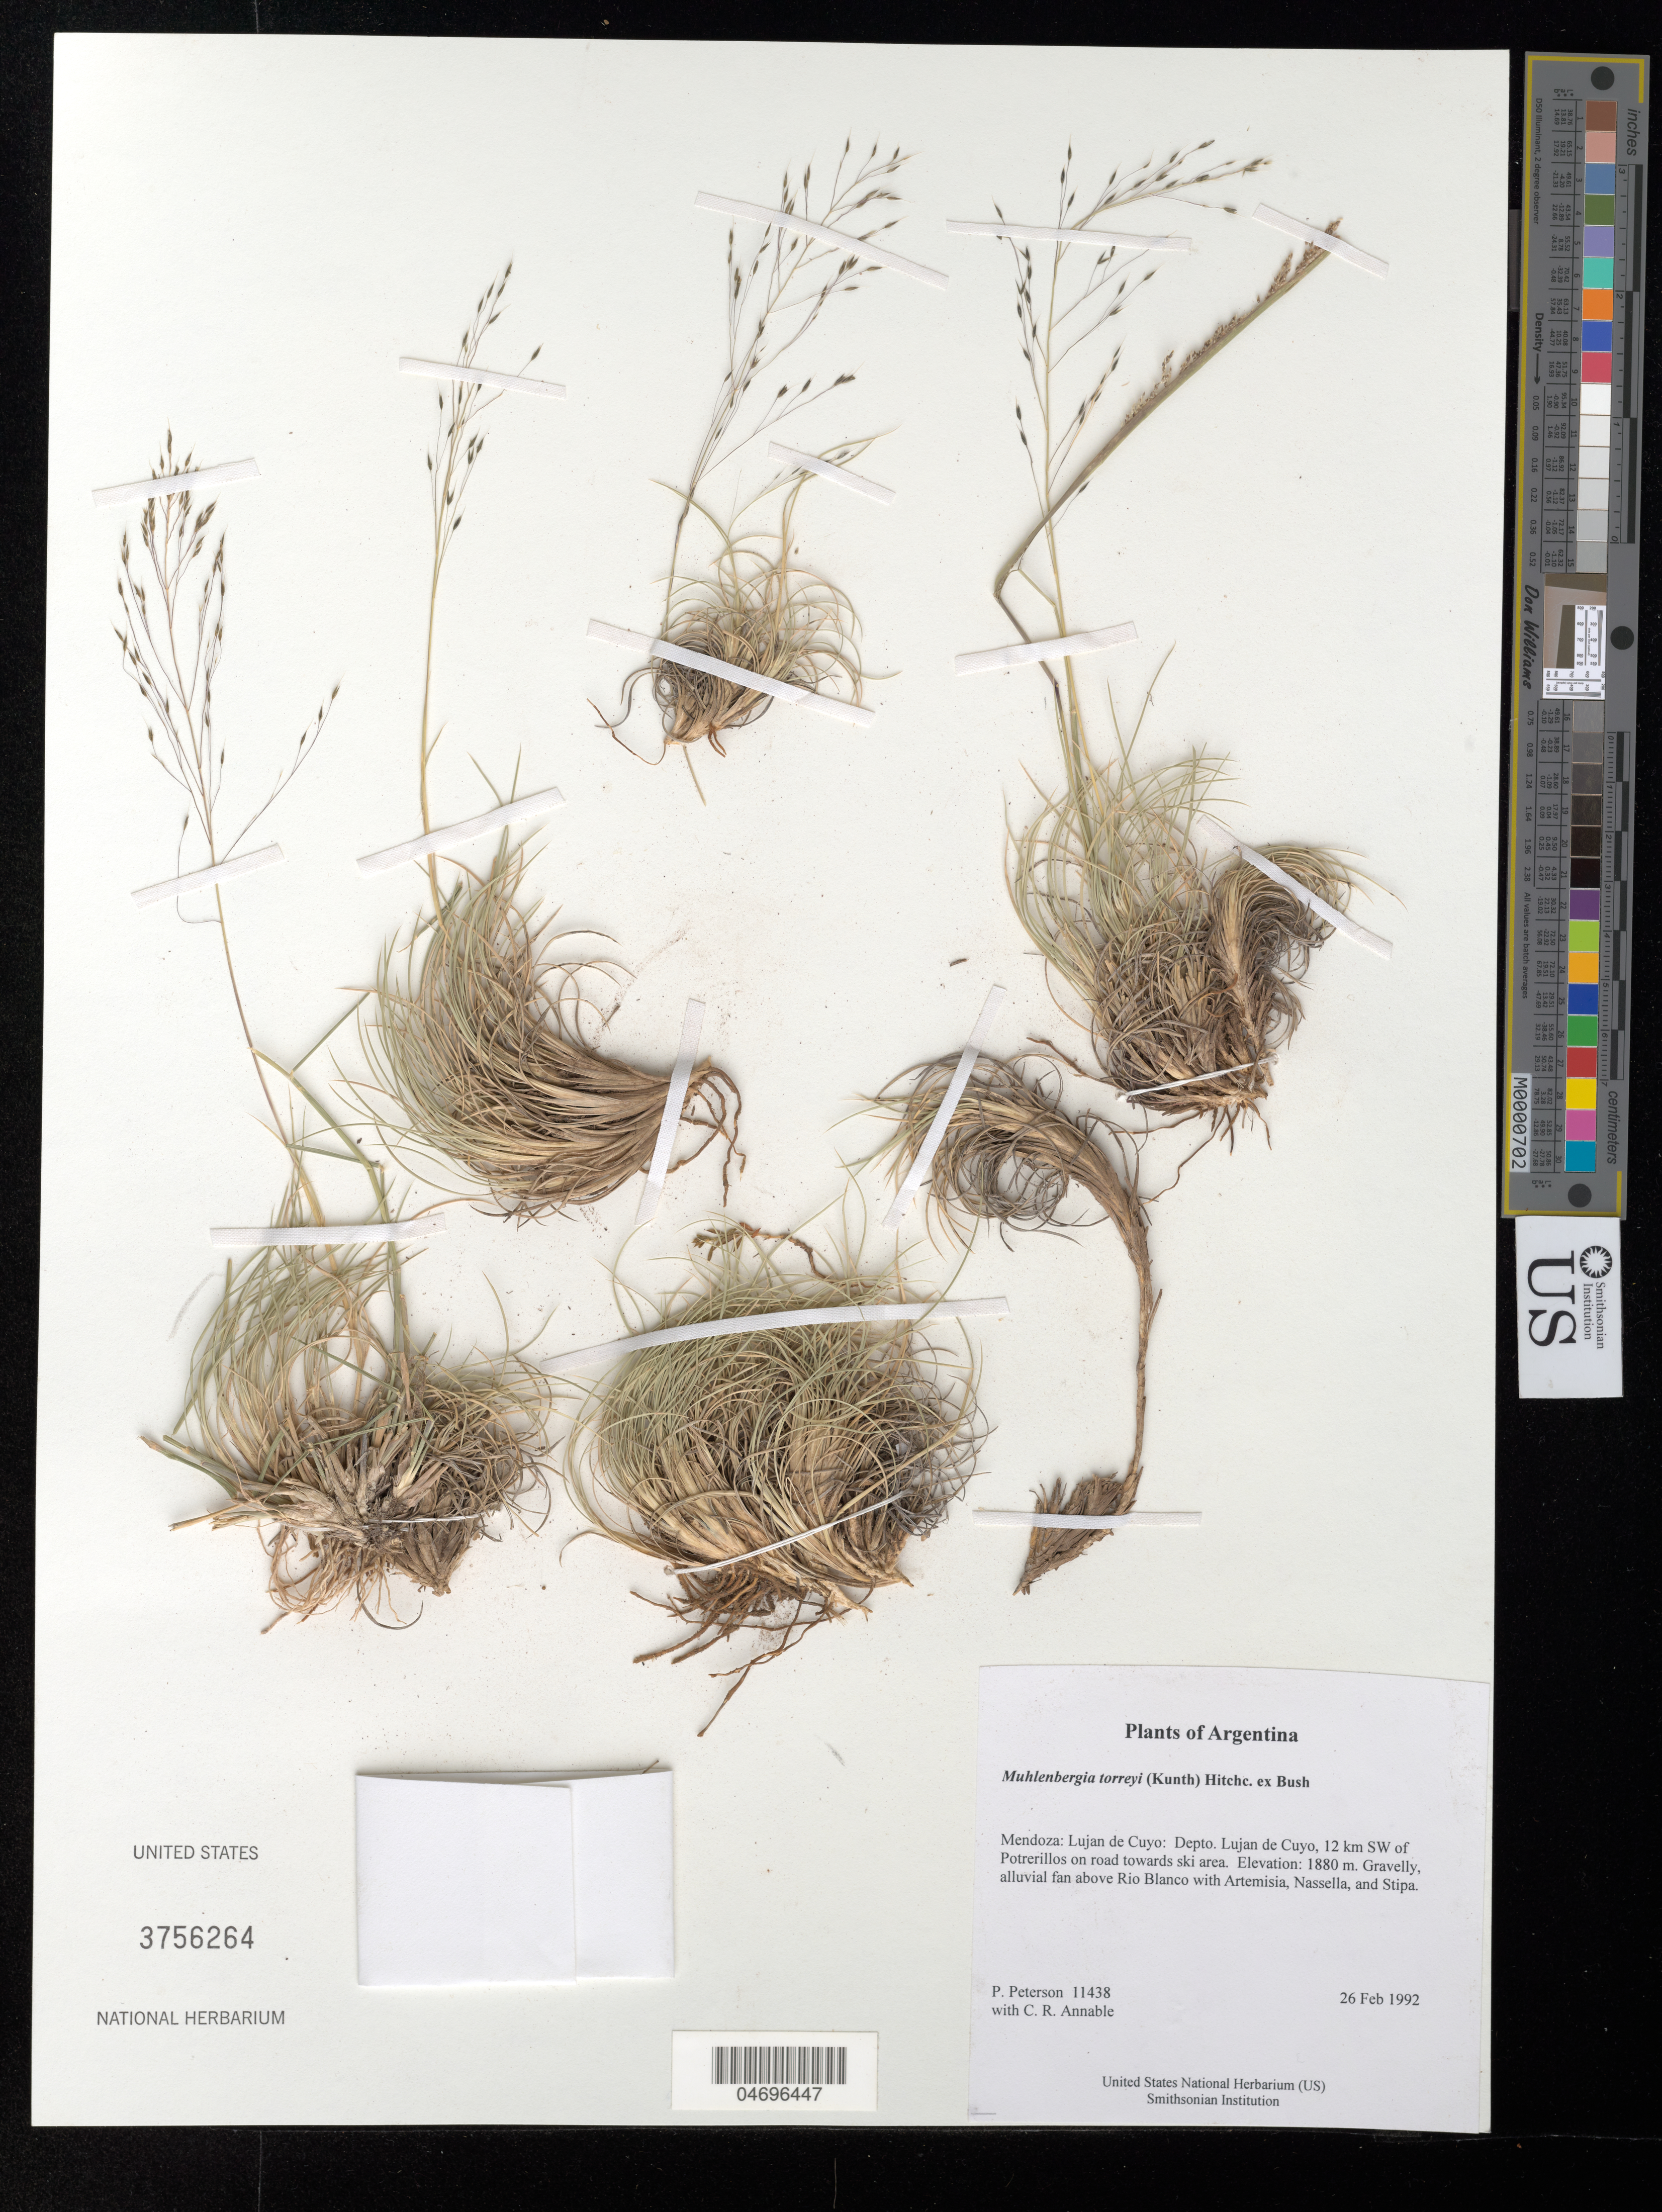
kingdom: Plantae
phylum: Tracheophyta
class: Liliopsida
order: Poales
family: Poaceae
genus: Muhlenbergia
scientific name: Muhlenbergia torreyi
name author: (Kunth) Hitchc. ex Bush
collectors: P. M. Peterson & C. R. Annable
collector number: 11438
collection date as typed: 26 Feb 1992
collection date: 1992-02-26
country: Argentina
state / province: Mendoza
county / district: Lujan de Cuyo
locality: Depto. Lujan de Cuyo, 12 km SW of Potrerillos on road towards ski area.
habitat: Gravelly, alluvial fan above Rio Blanco with Artemisia, Nassella, and Stipa.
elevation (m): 1880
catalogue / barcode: US 3756264